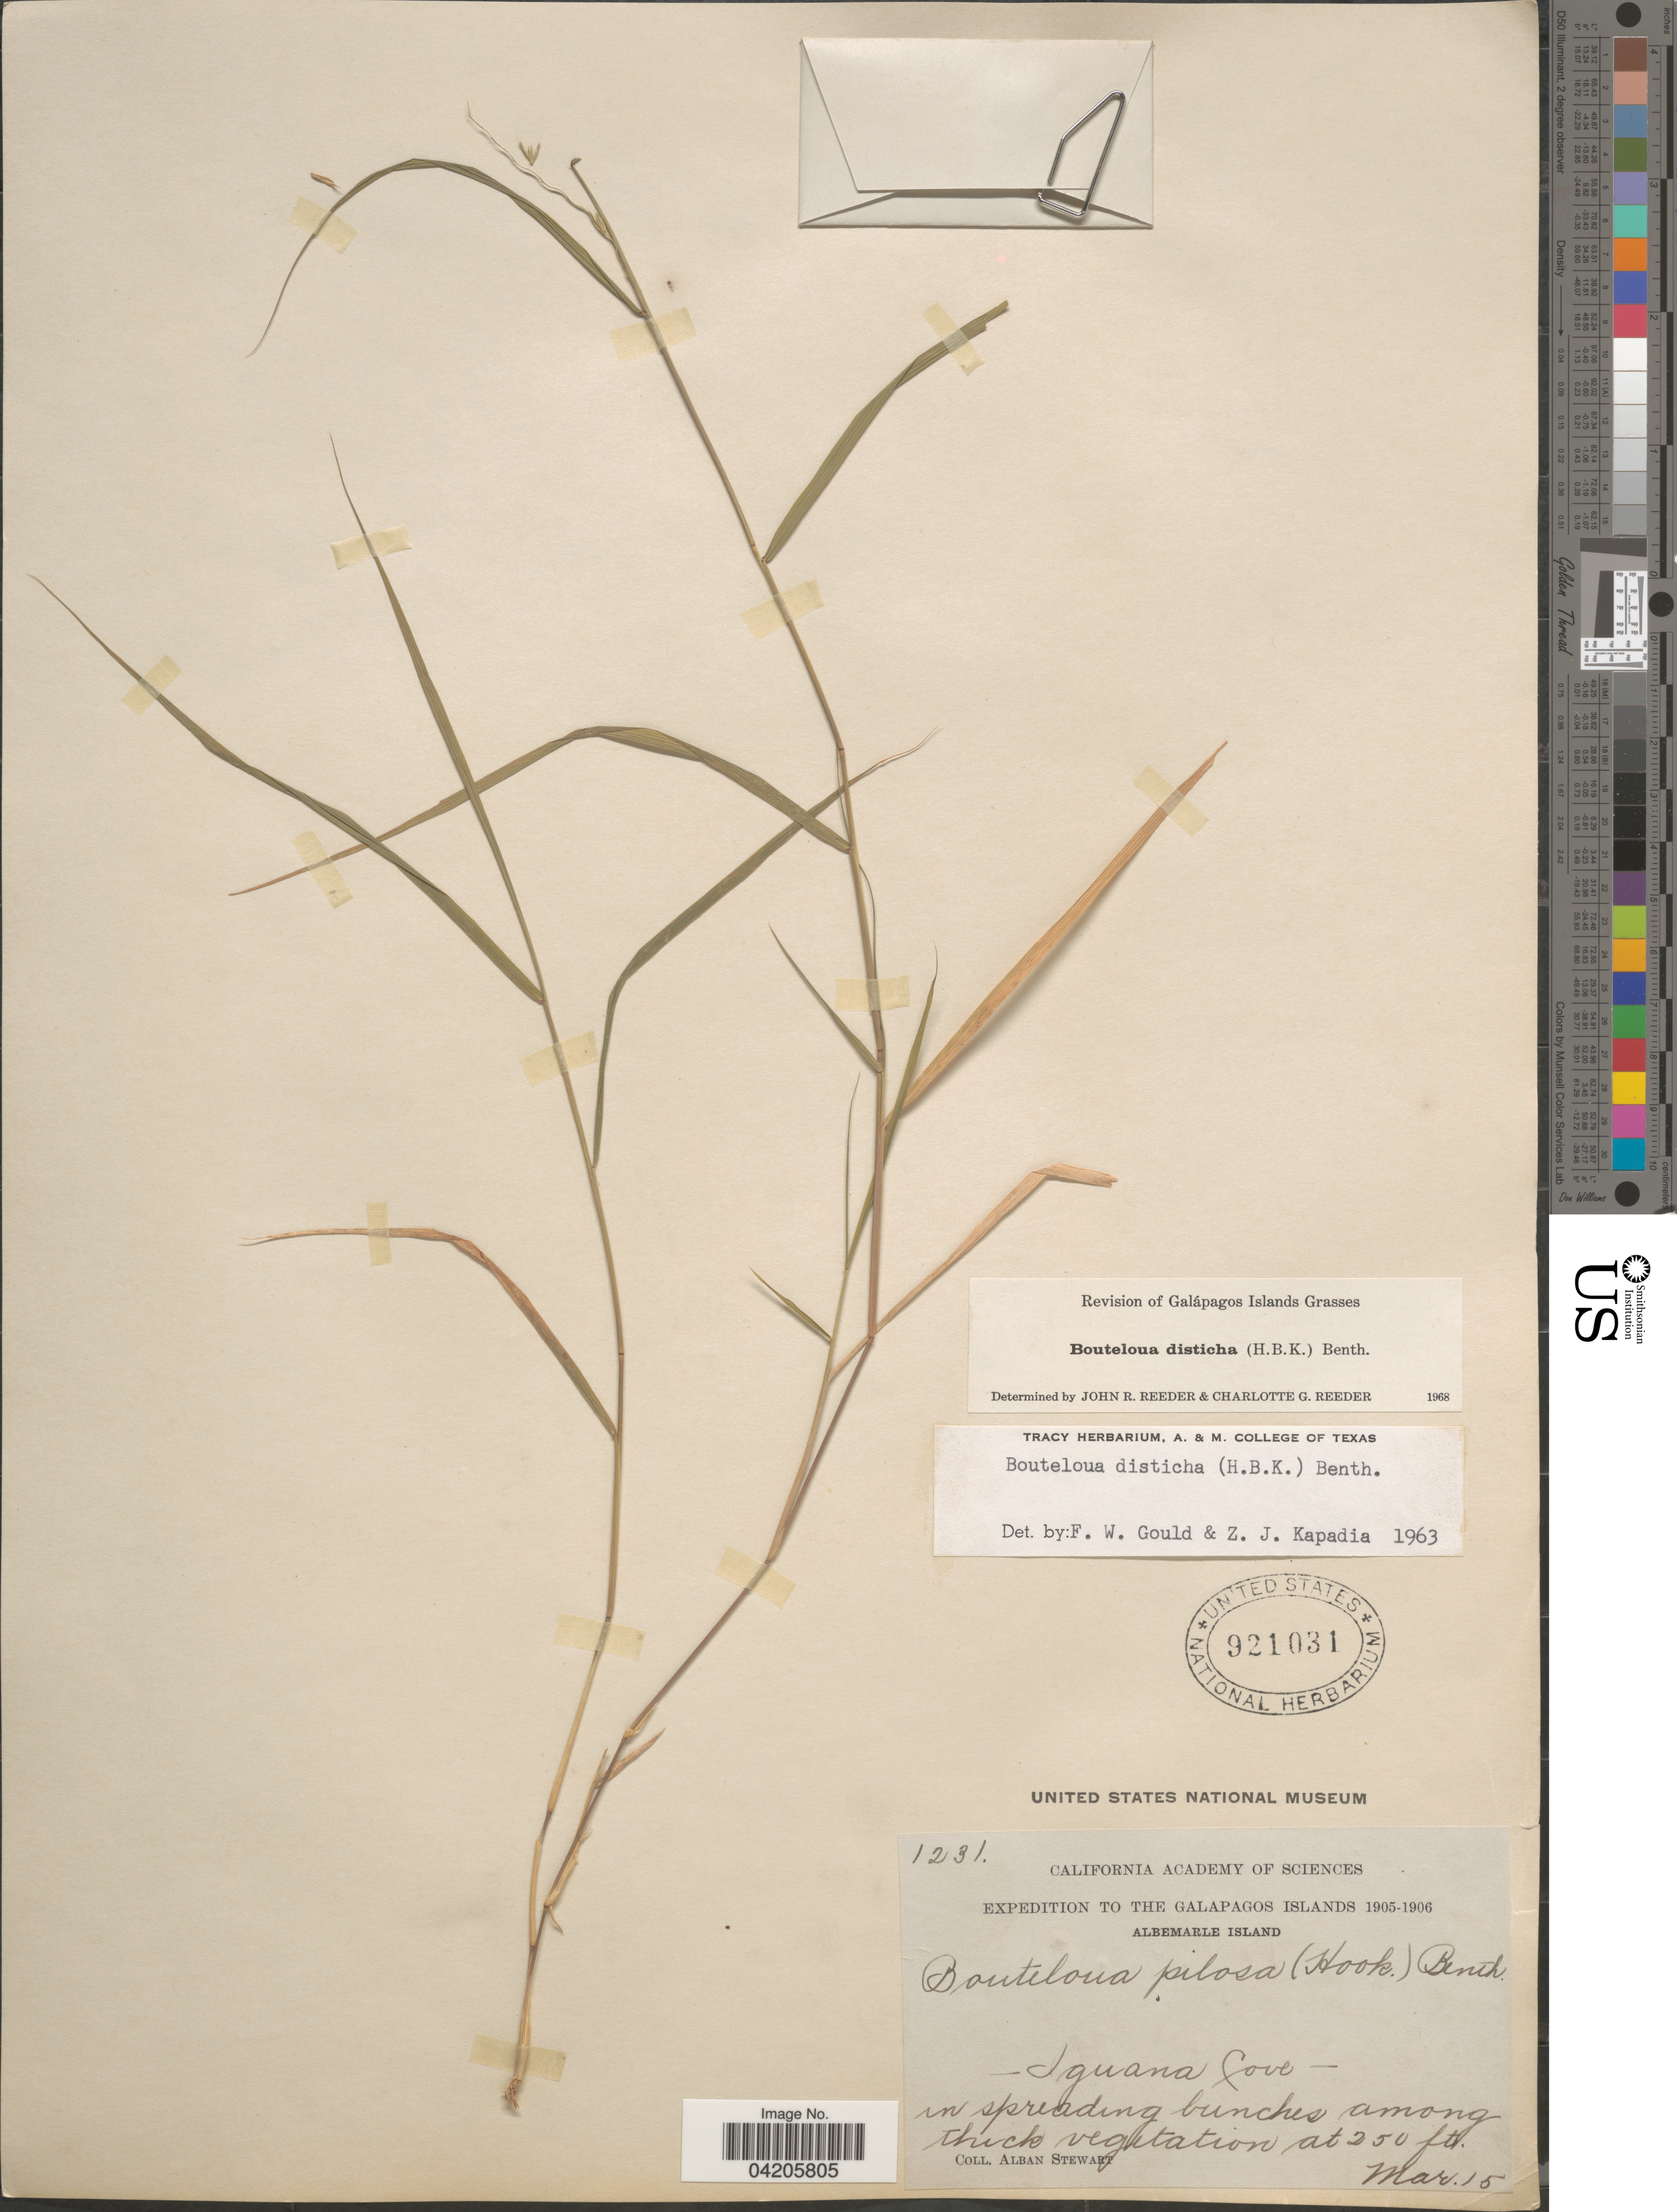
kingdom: Plantae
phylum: Tracheophyta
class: Liliopsida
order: Poales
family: Poaceae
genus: Bouteloua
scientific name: Bouteloua disticha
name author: (Kunth) Benth.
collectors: A. Stewart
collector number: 1231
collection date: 1905-03-15/1906-03-15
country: Ecuador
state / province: Colón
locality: Expedition to the Galapagos Islands 1905-1906. Albemarle Island. Iguana Cove.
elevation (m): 76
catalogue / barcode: US 921031